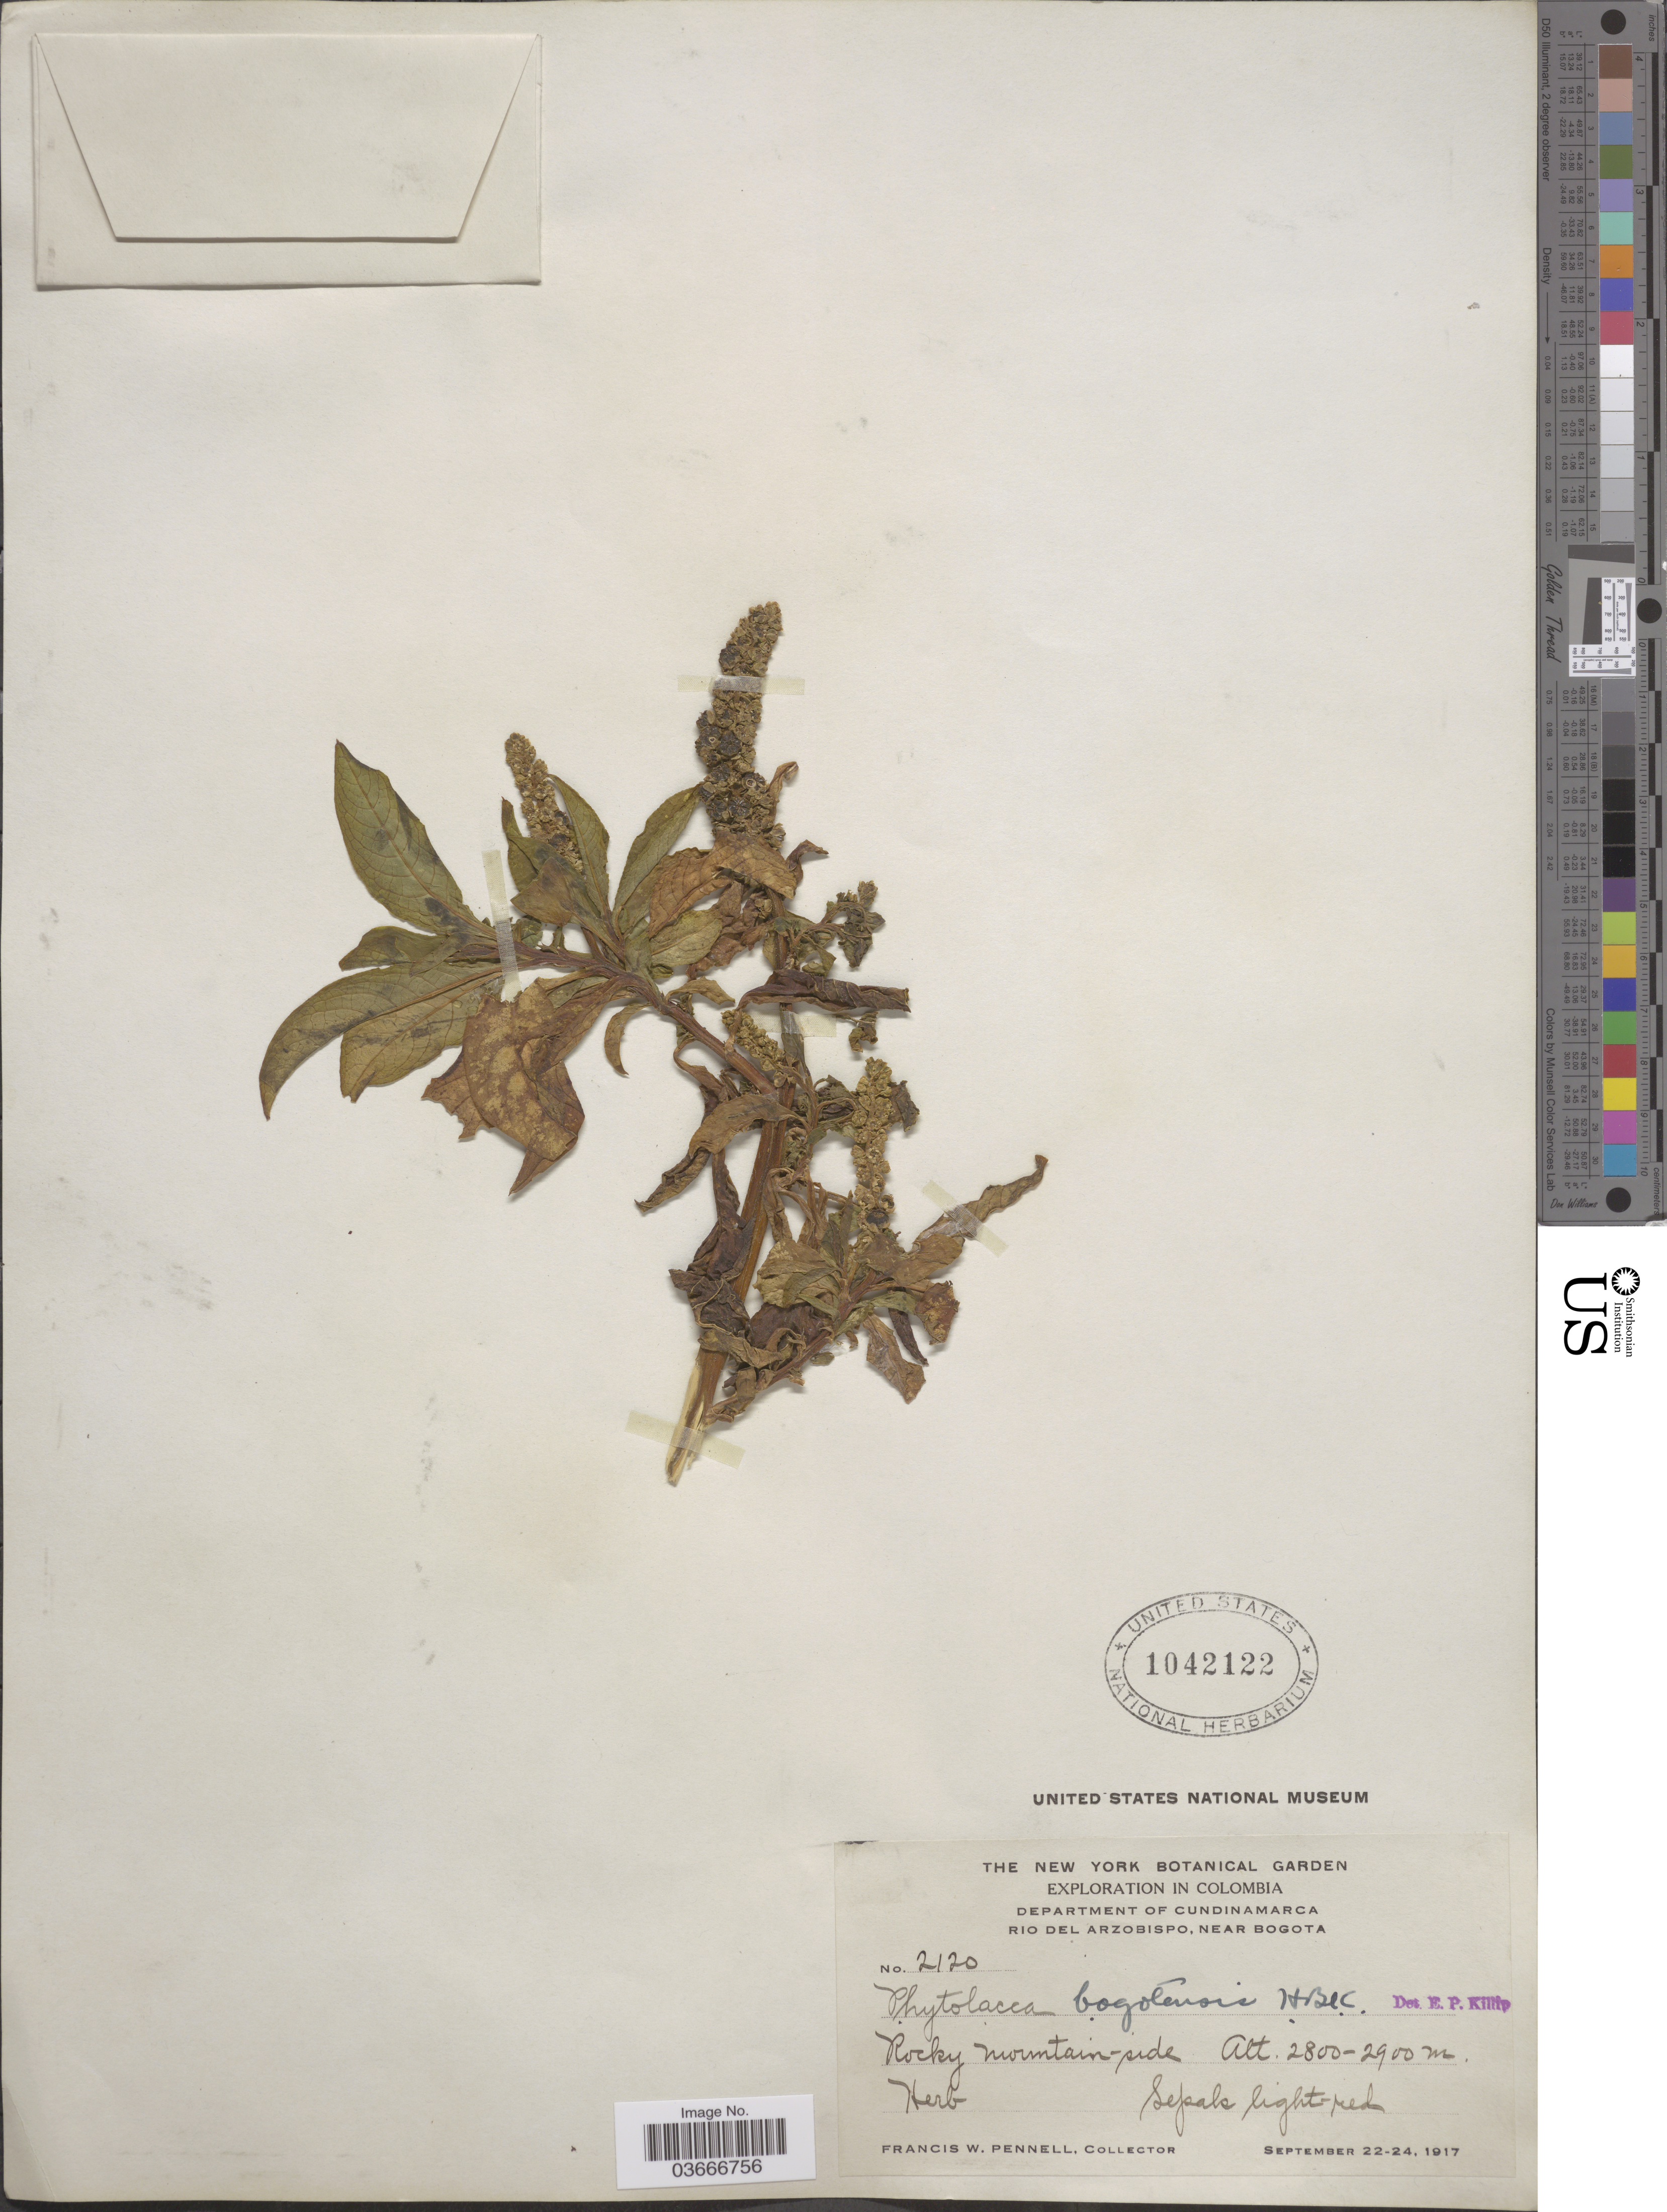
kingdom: Plantae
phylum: Tracheophyta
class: Magnoliopsida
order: Caryophyllales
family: Phytolaccaceae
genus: Phytolacca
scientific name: Phytolacca bogotensis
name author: Kunth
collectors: F. W. Pennell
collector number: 2120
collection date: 1917-09-22/1917-09-24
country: Colombia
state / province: Cundinamarca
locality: Department of Cundinamarca. Rio del Arzobispo, near Bogota. Rocky mountain-side.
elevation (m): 2800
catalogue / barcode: US 1042122